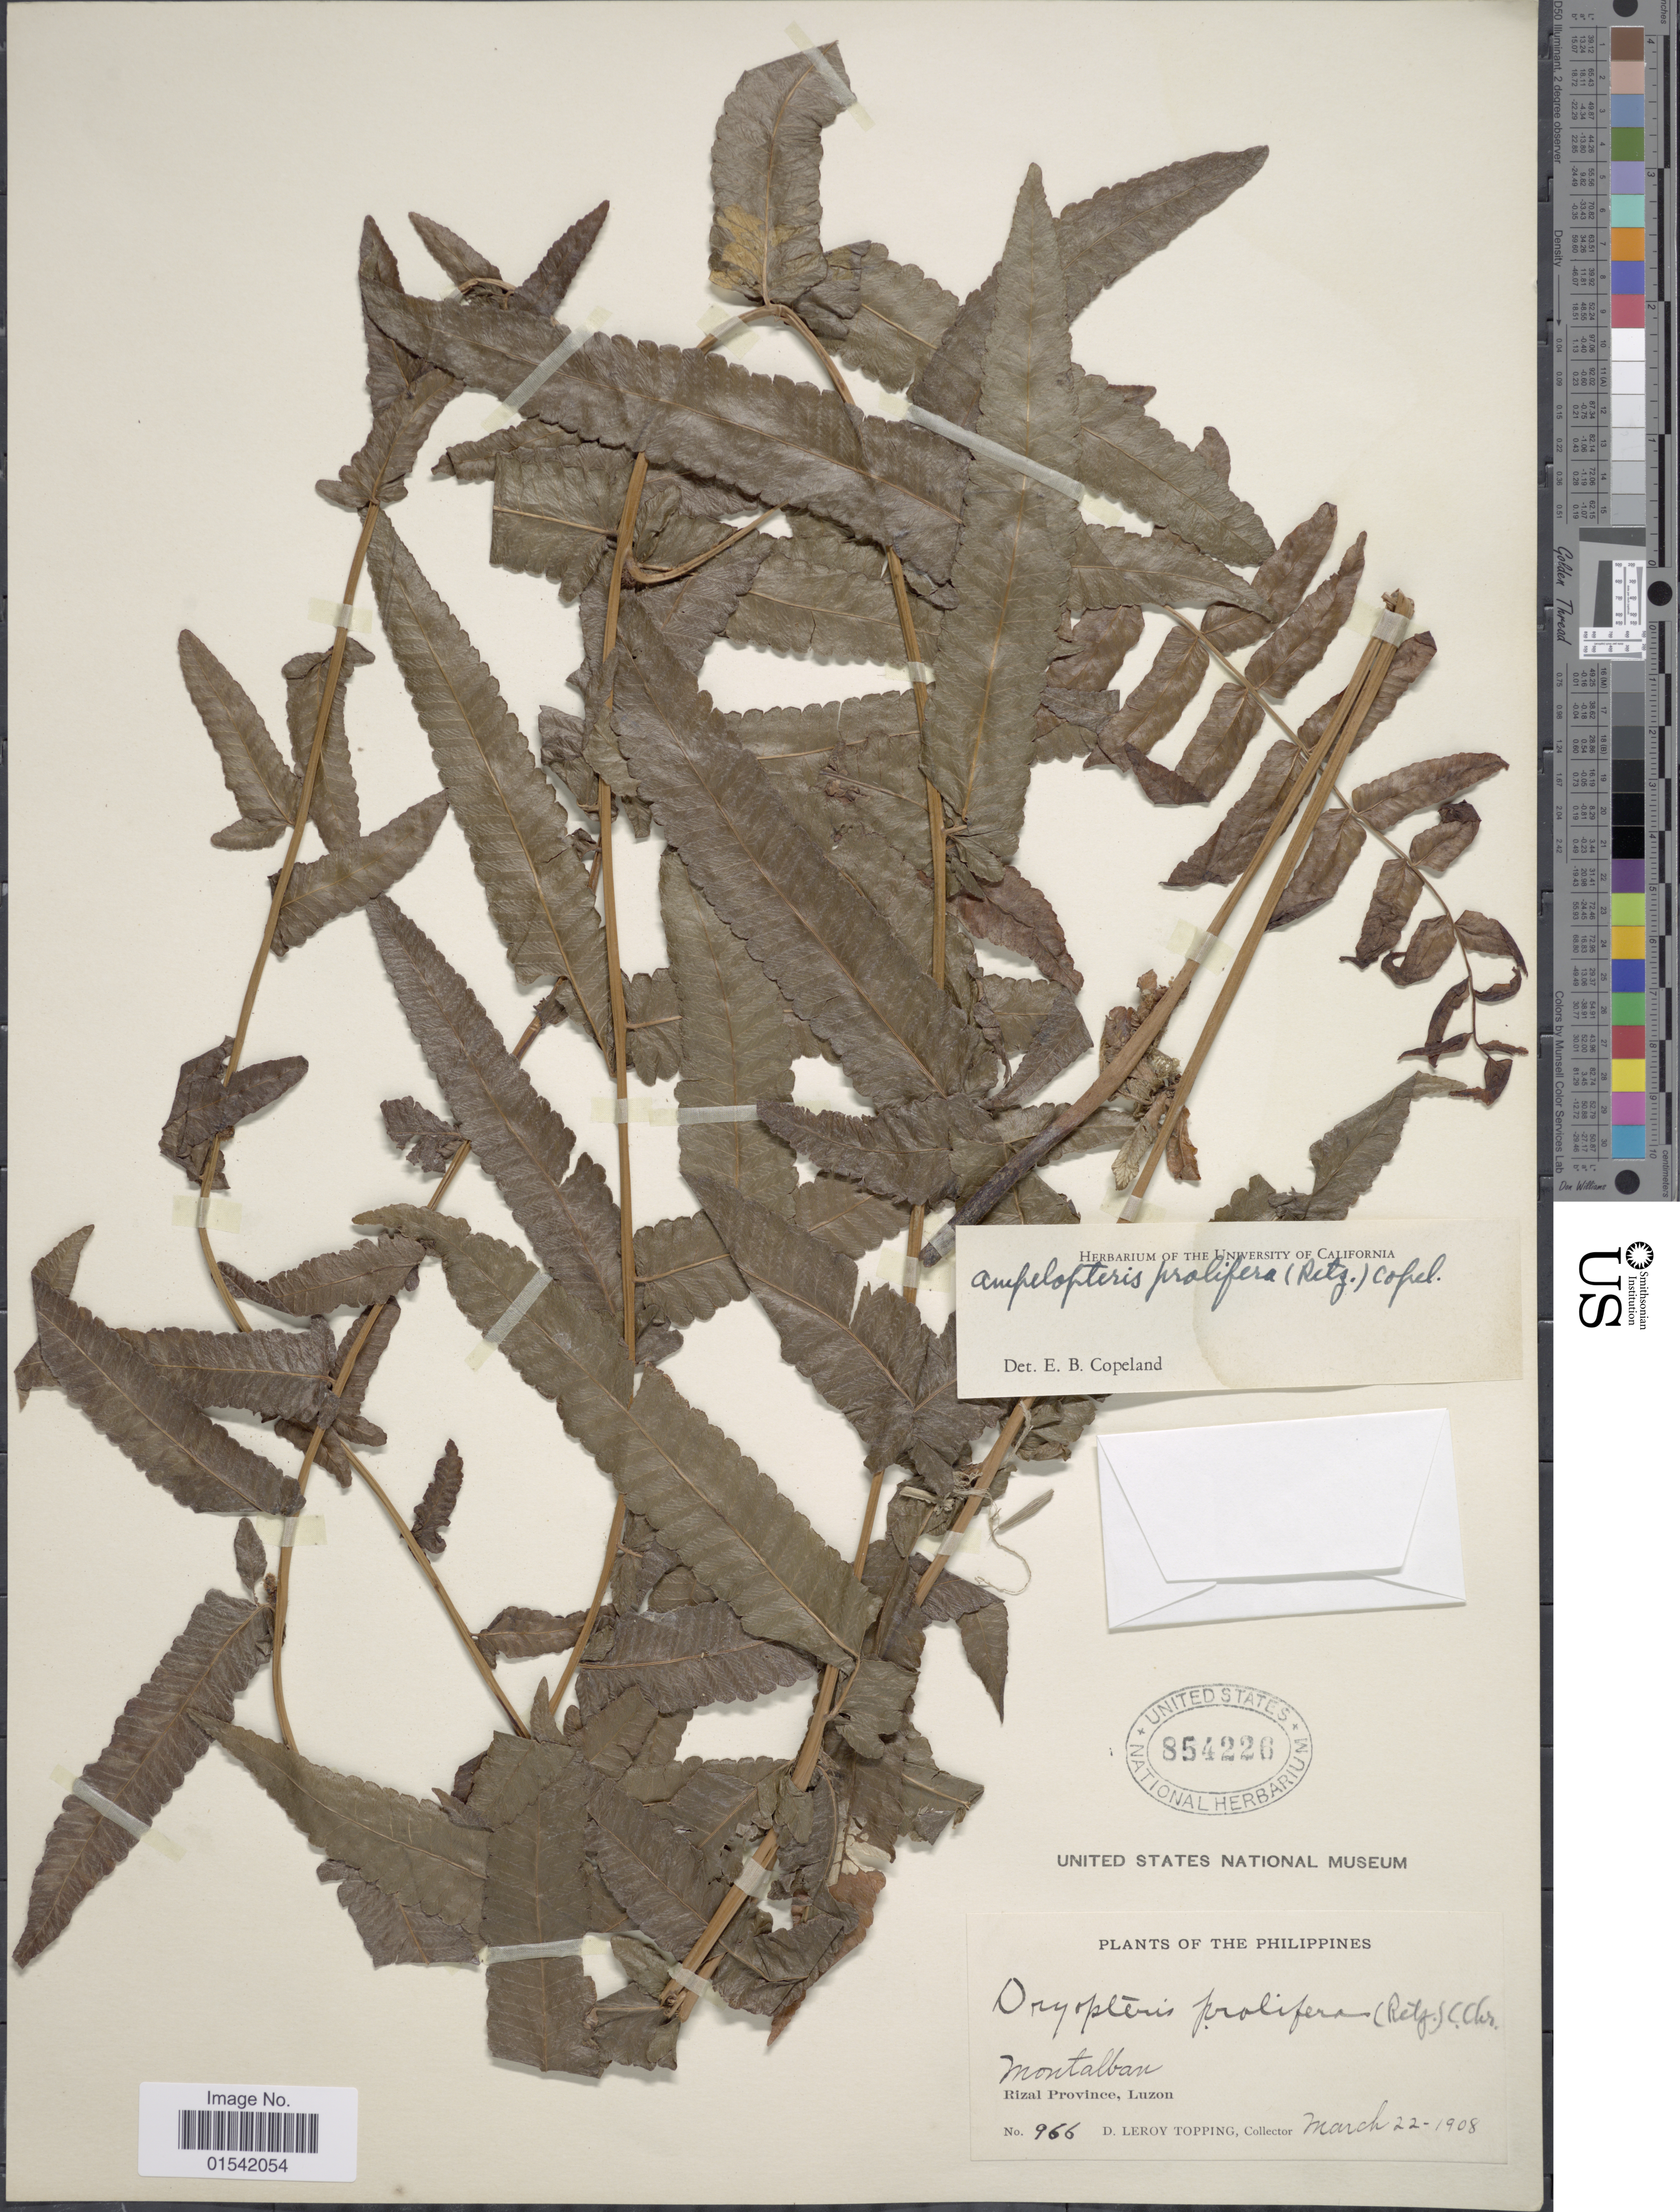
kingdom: Plantae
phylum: Tracheophyta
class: Polypodiopsida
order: Polypodiales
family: Thelypteridaceae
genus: Ampelopteris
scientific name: Ampelopteris prolifera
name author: (Retz.) Copel.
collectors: D. L. Topping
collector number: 966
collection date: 1908-03-22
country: Philippines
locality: Montalban, Rizal Province, Luzon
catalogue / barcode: US 854226